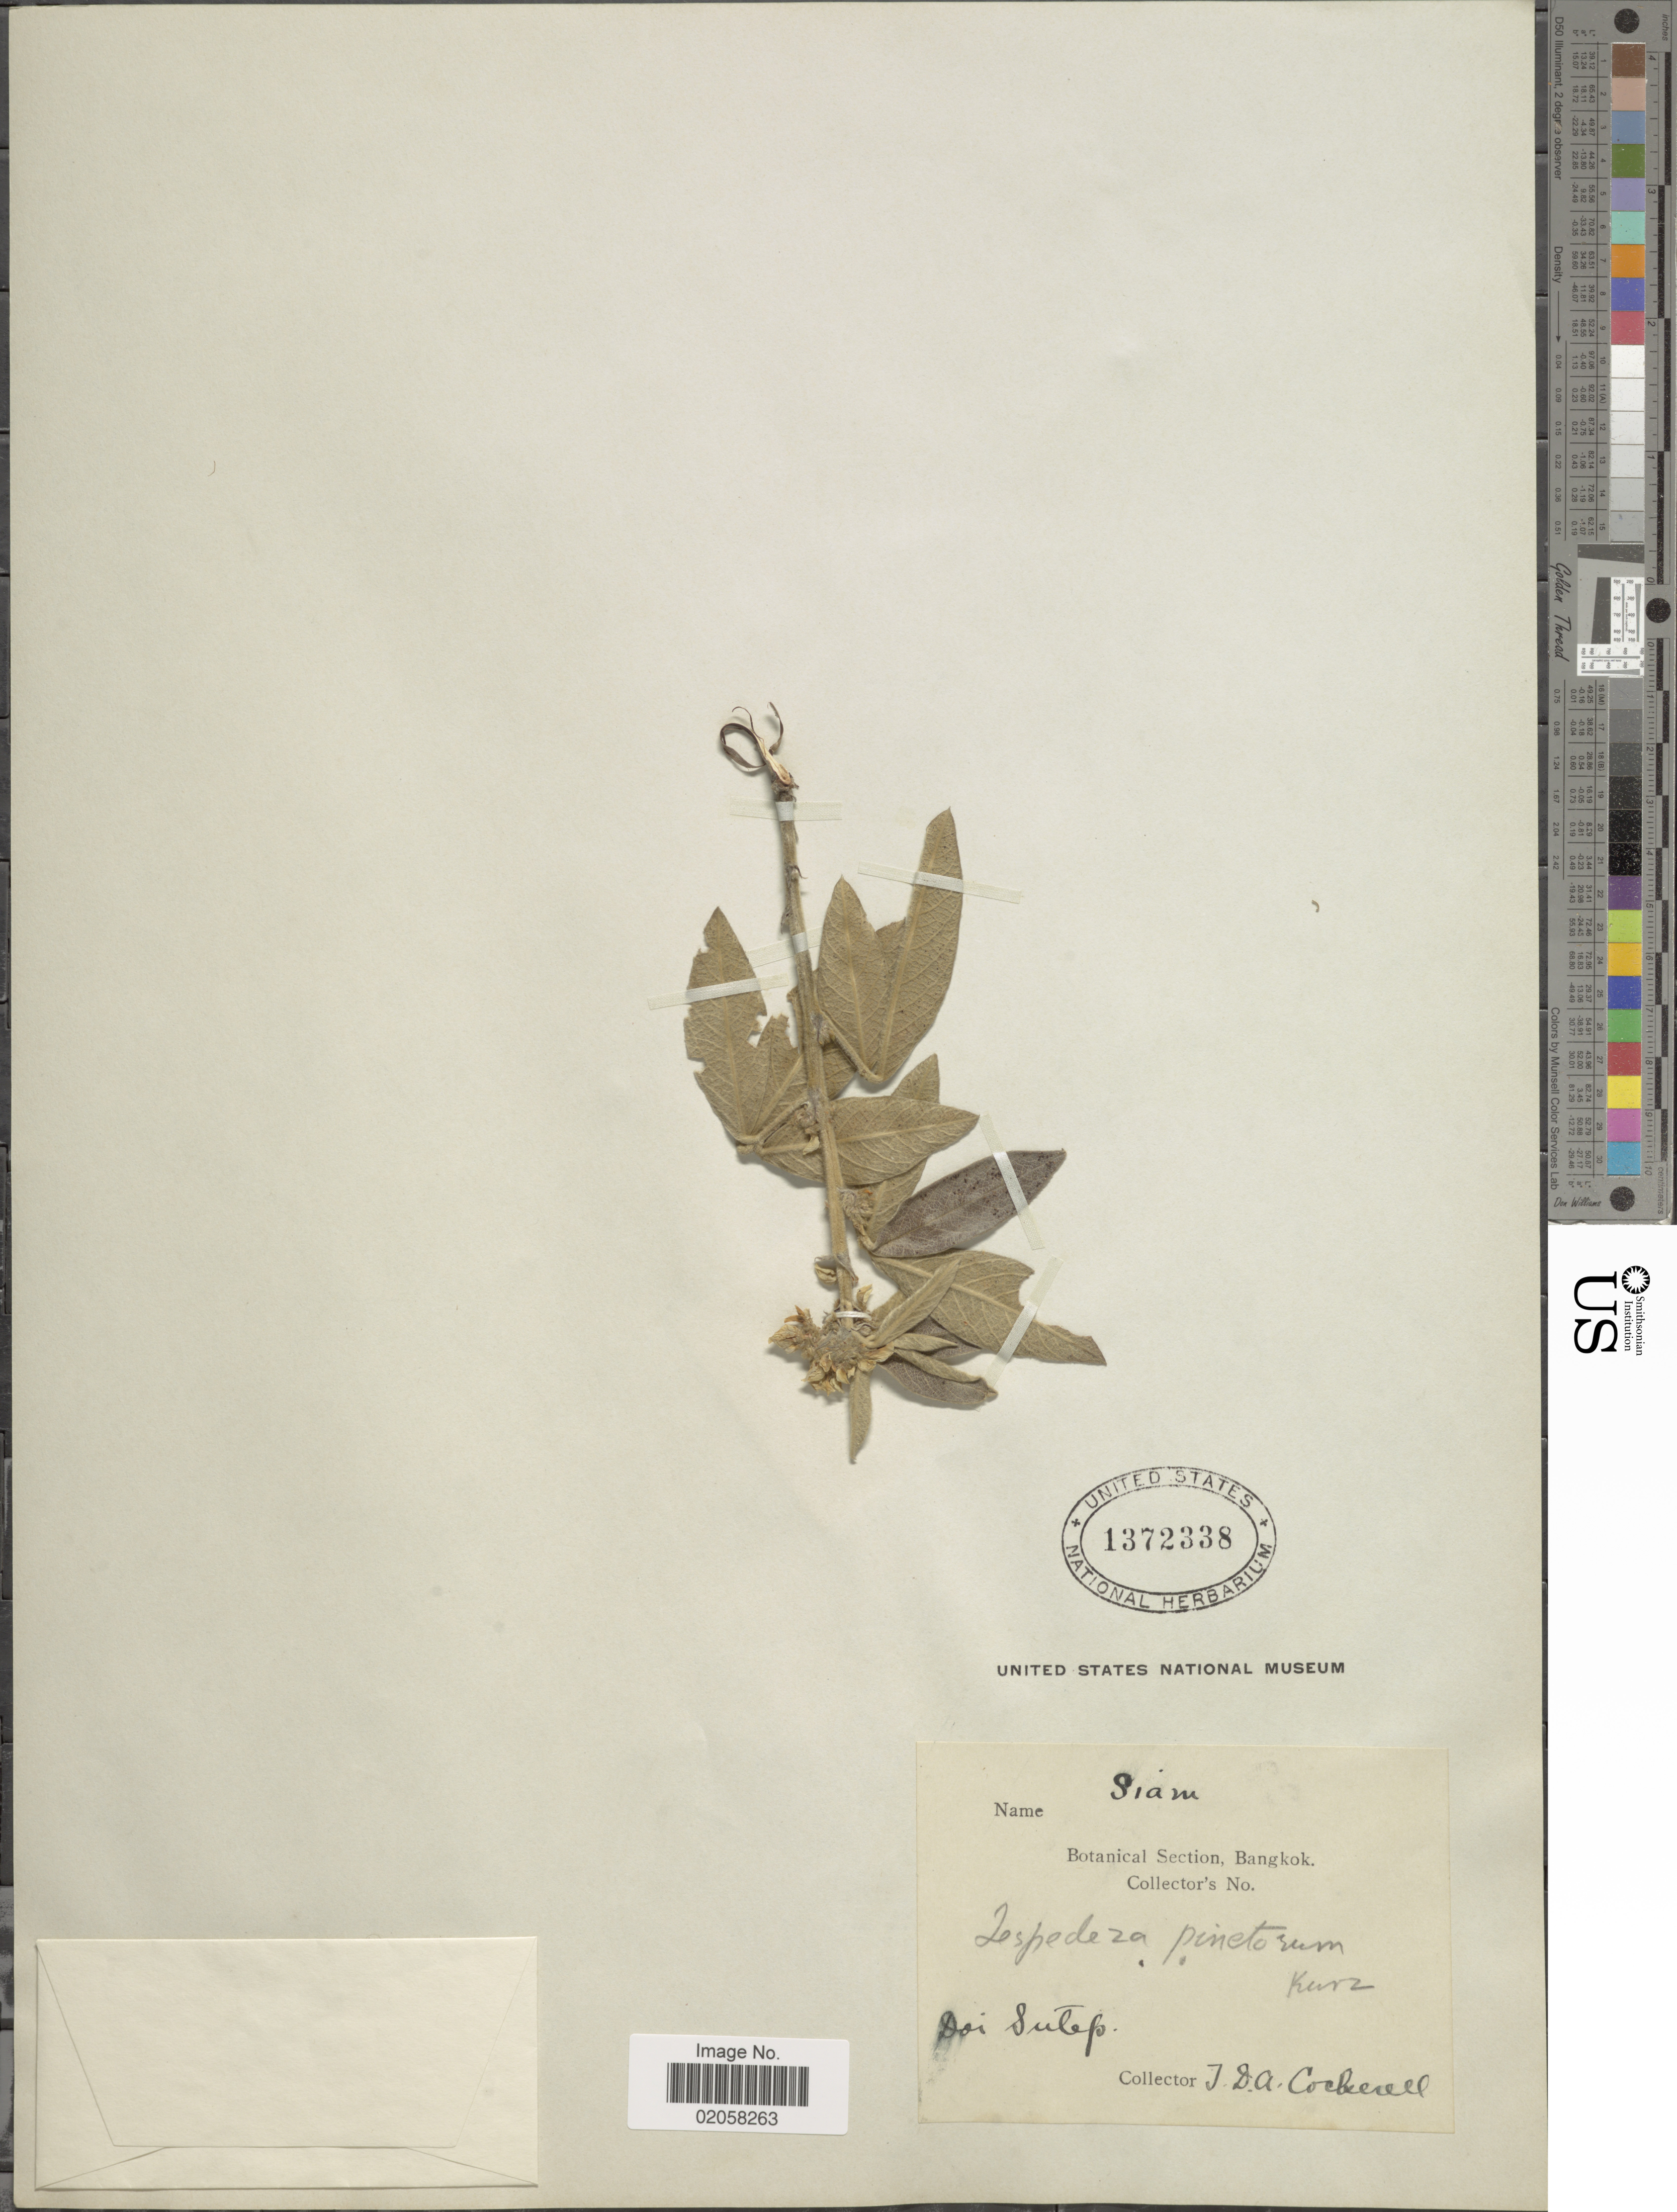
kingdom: Plantae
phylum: Tracheophyta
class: Magnoliopsida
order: Fabales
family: Fabaceae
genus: Campylotropis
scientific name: Campylotropis pinetorum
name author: (Kurz) Schindl.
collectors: T. Cockerell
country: Thailand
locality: Siam. Doi Sutep.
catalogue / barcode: US 1372338